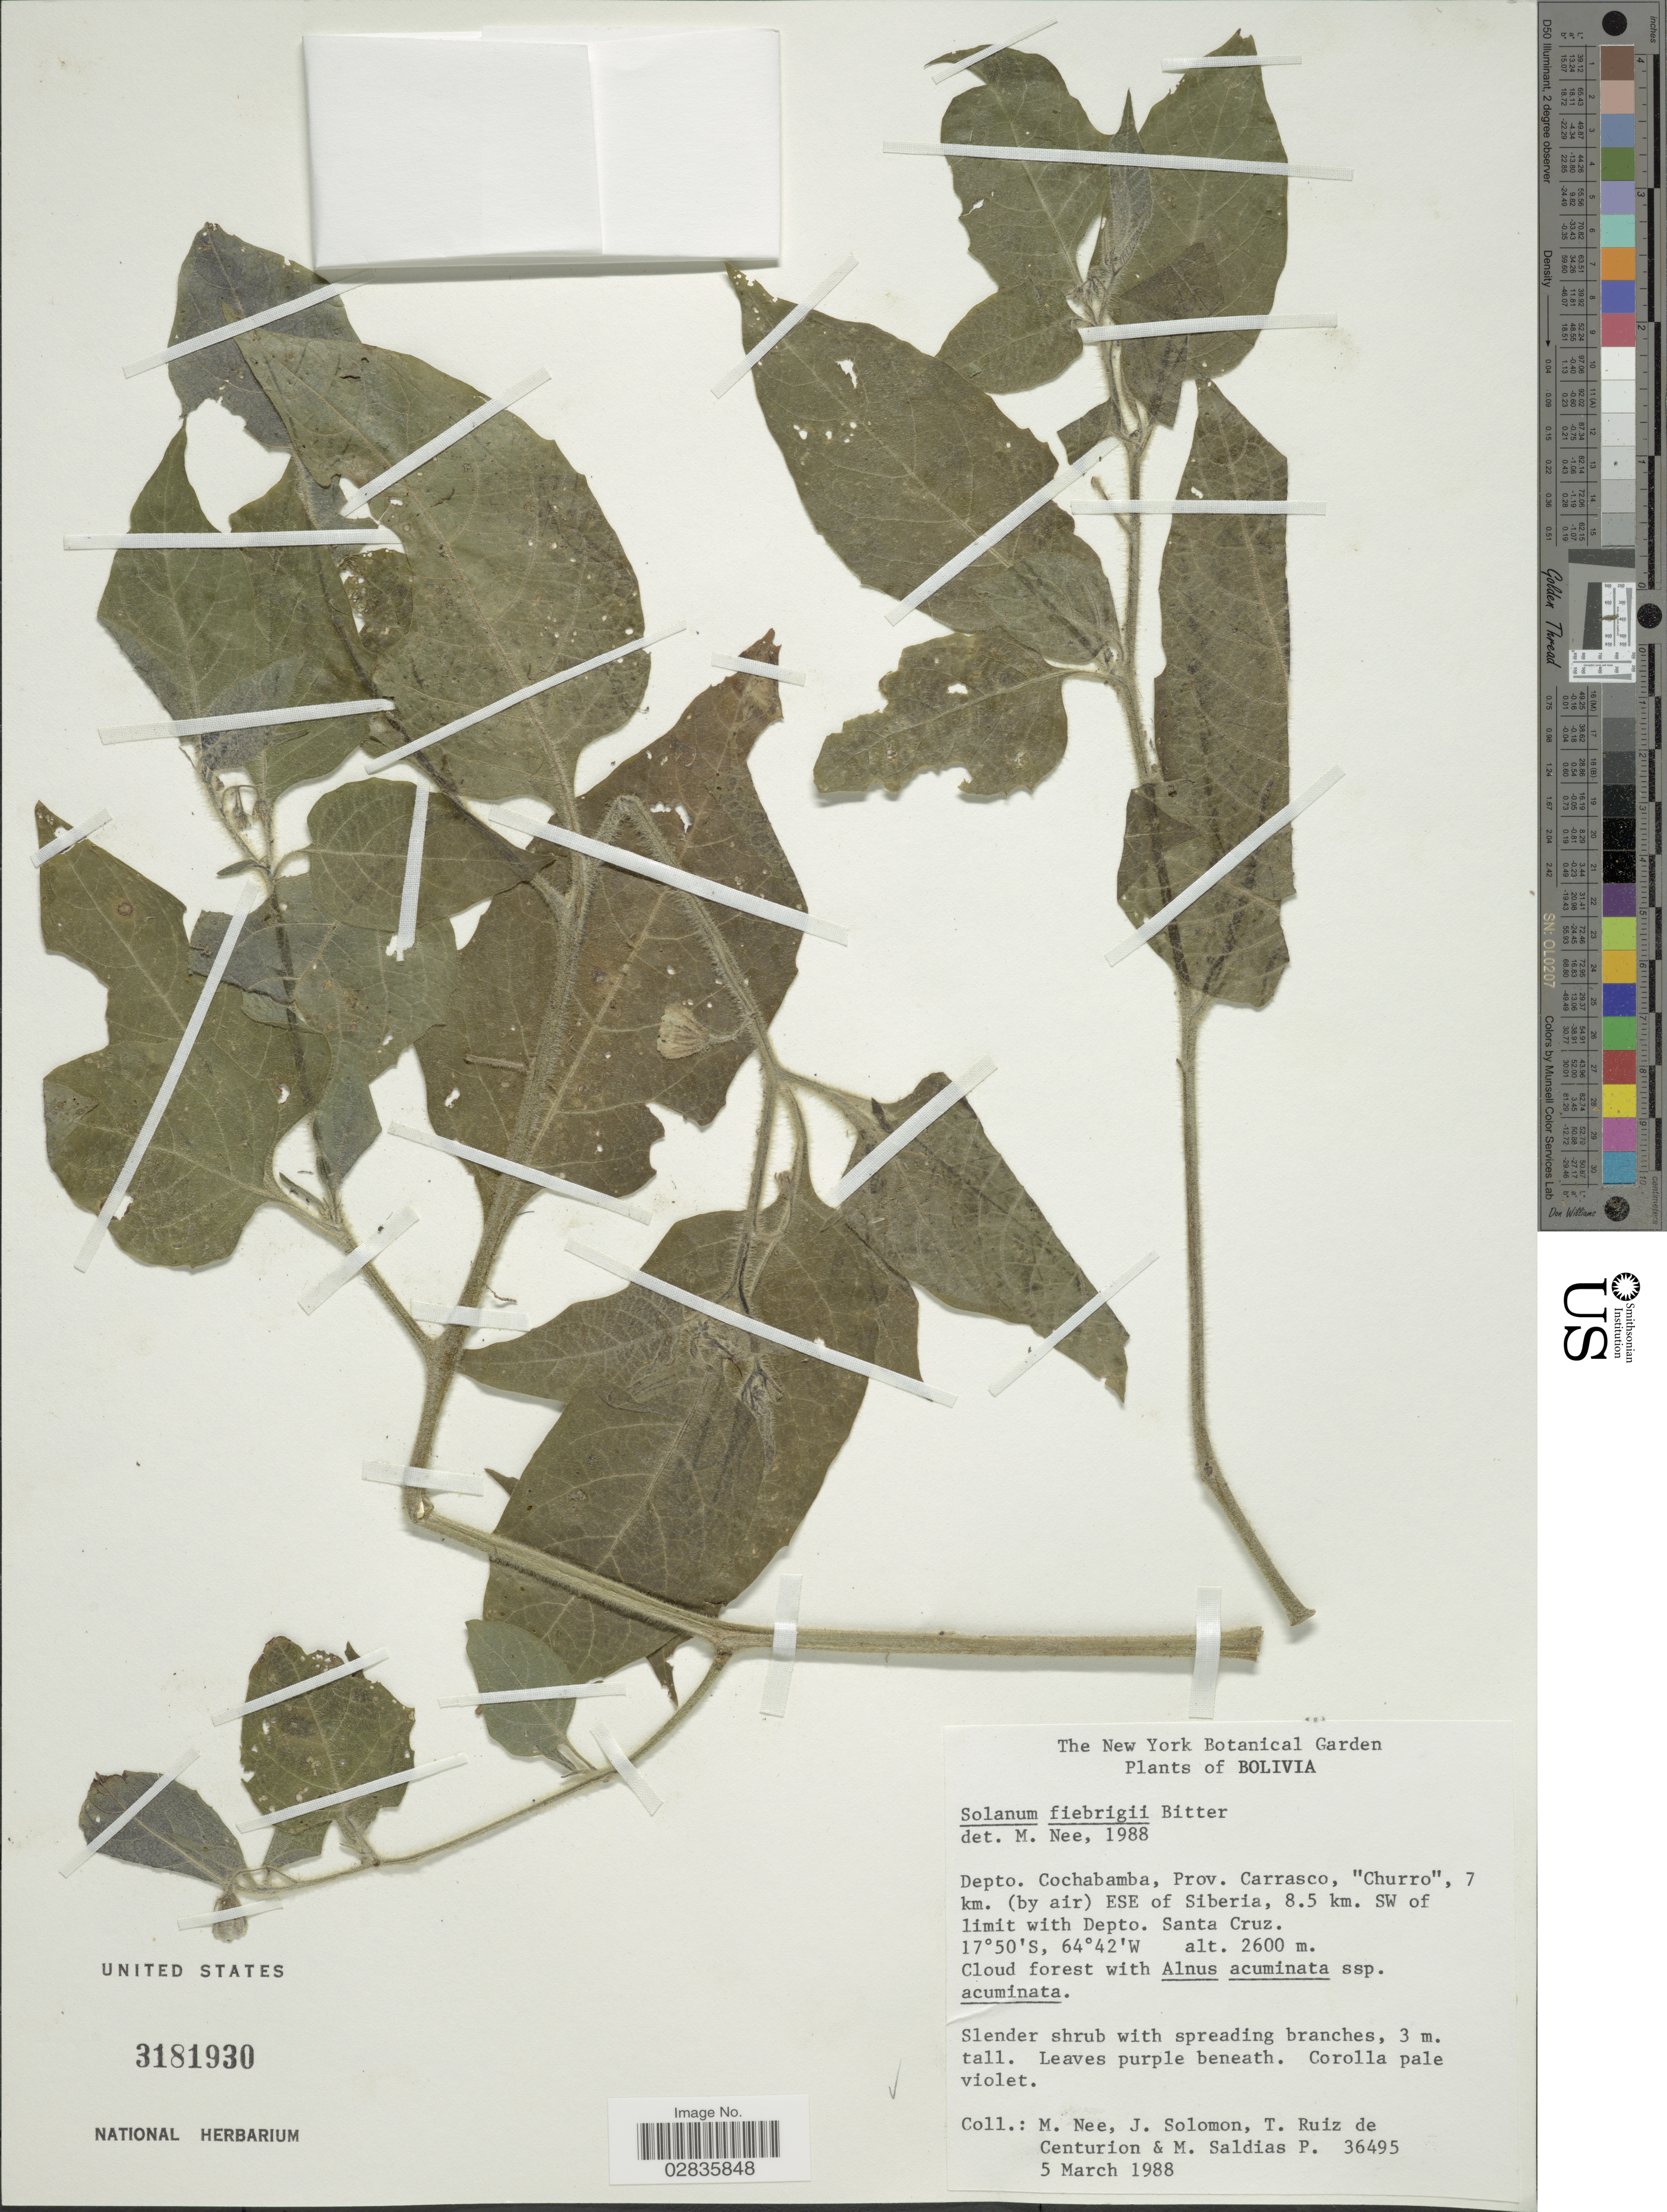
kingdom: Plantae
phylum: Tracheophyta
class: Magnoliopsida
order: Solanales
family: Solanaceae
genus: Solanum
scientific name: Solanum fiebrigii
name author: Bitter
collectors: M. Nee, J. Solomon, T. De Centurion & M. Saldias P.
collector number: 36495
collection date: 1988-03-05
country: Bolivia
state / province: Cochabamba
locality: Depto. Cochabamba, Prov. Carrasco, "Churro", 7 km. (by air) ESE of Siberia, 8.5 km. SW of limit with Depto. Santa Cruz.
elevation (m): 2600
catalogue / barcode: US 3181930